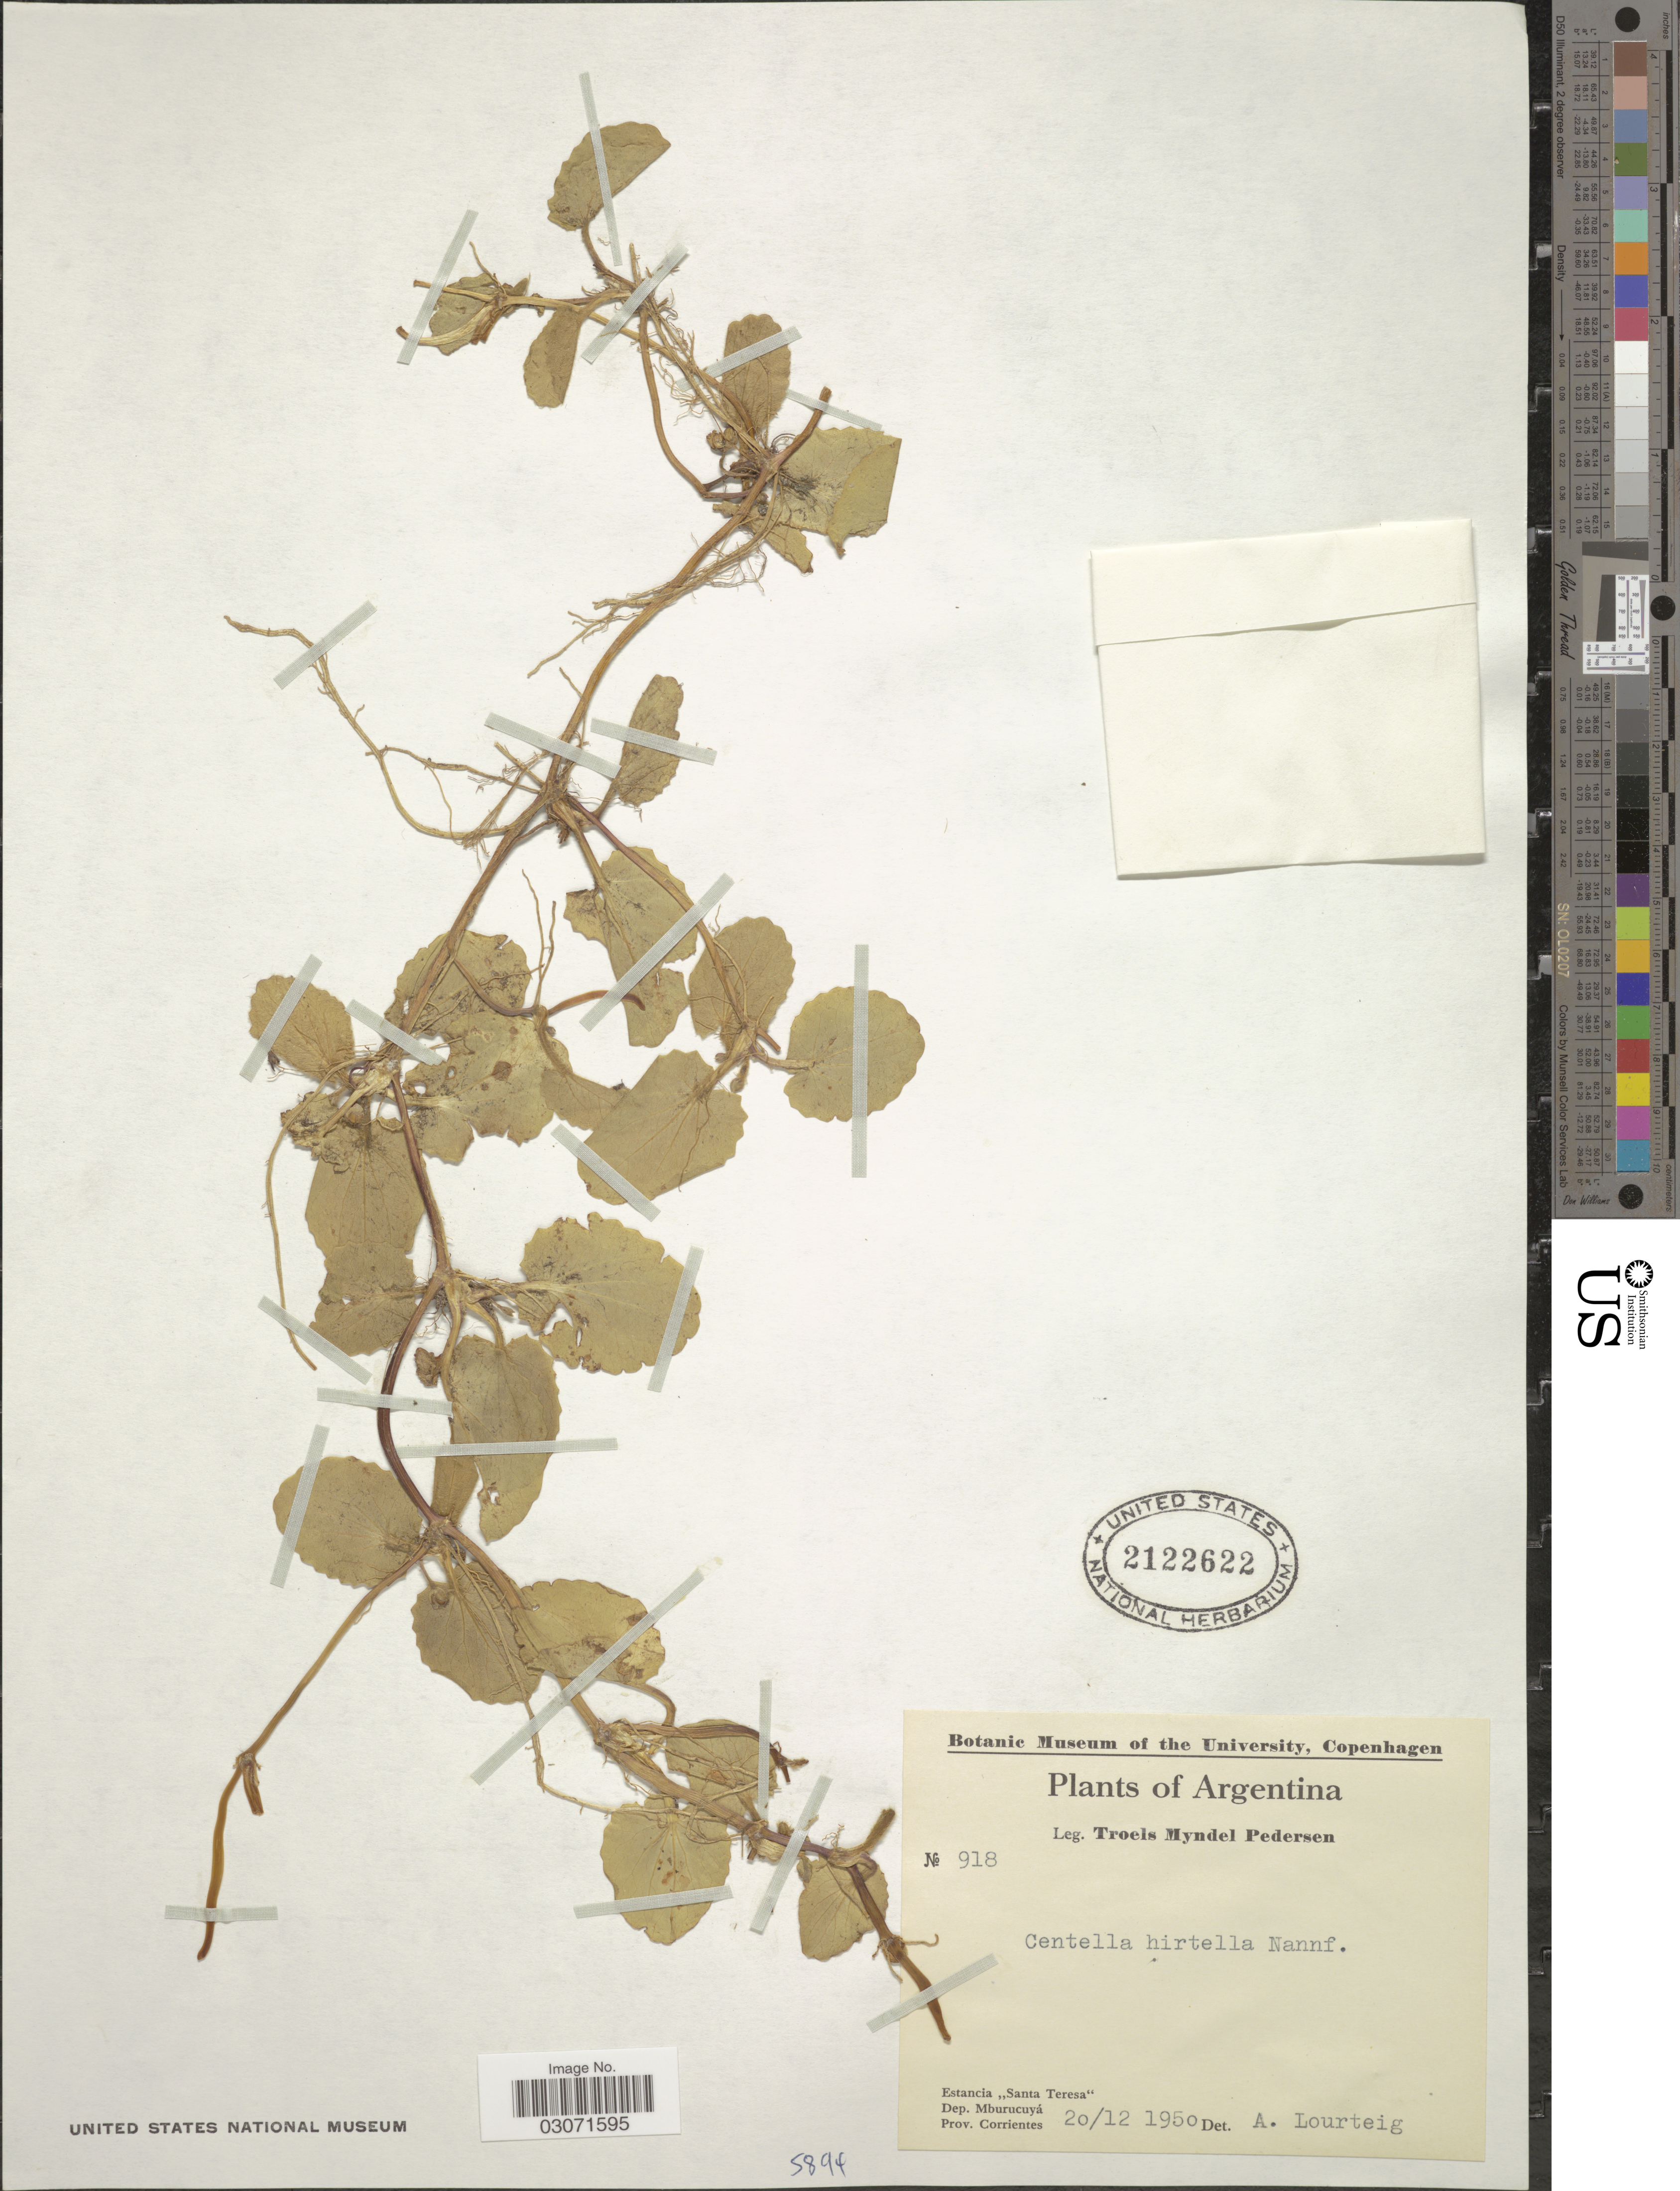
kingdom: Plantae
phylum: Tracheophyta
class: Magnoliopsida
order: Apiales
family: Apiaceae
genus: Centella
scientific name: Centella triflora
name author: (Ruiz & Pav.) Nannf.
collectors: T. Pederson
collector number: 918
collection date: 1950-12-20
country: Argentina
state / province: Corrientes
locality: Estancia "Santa Teresa". Dep. Mburucuyá.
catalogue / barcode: US 2122622